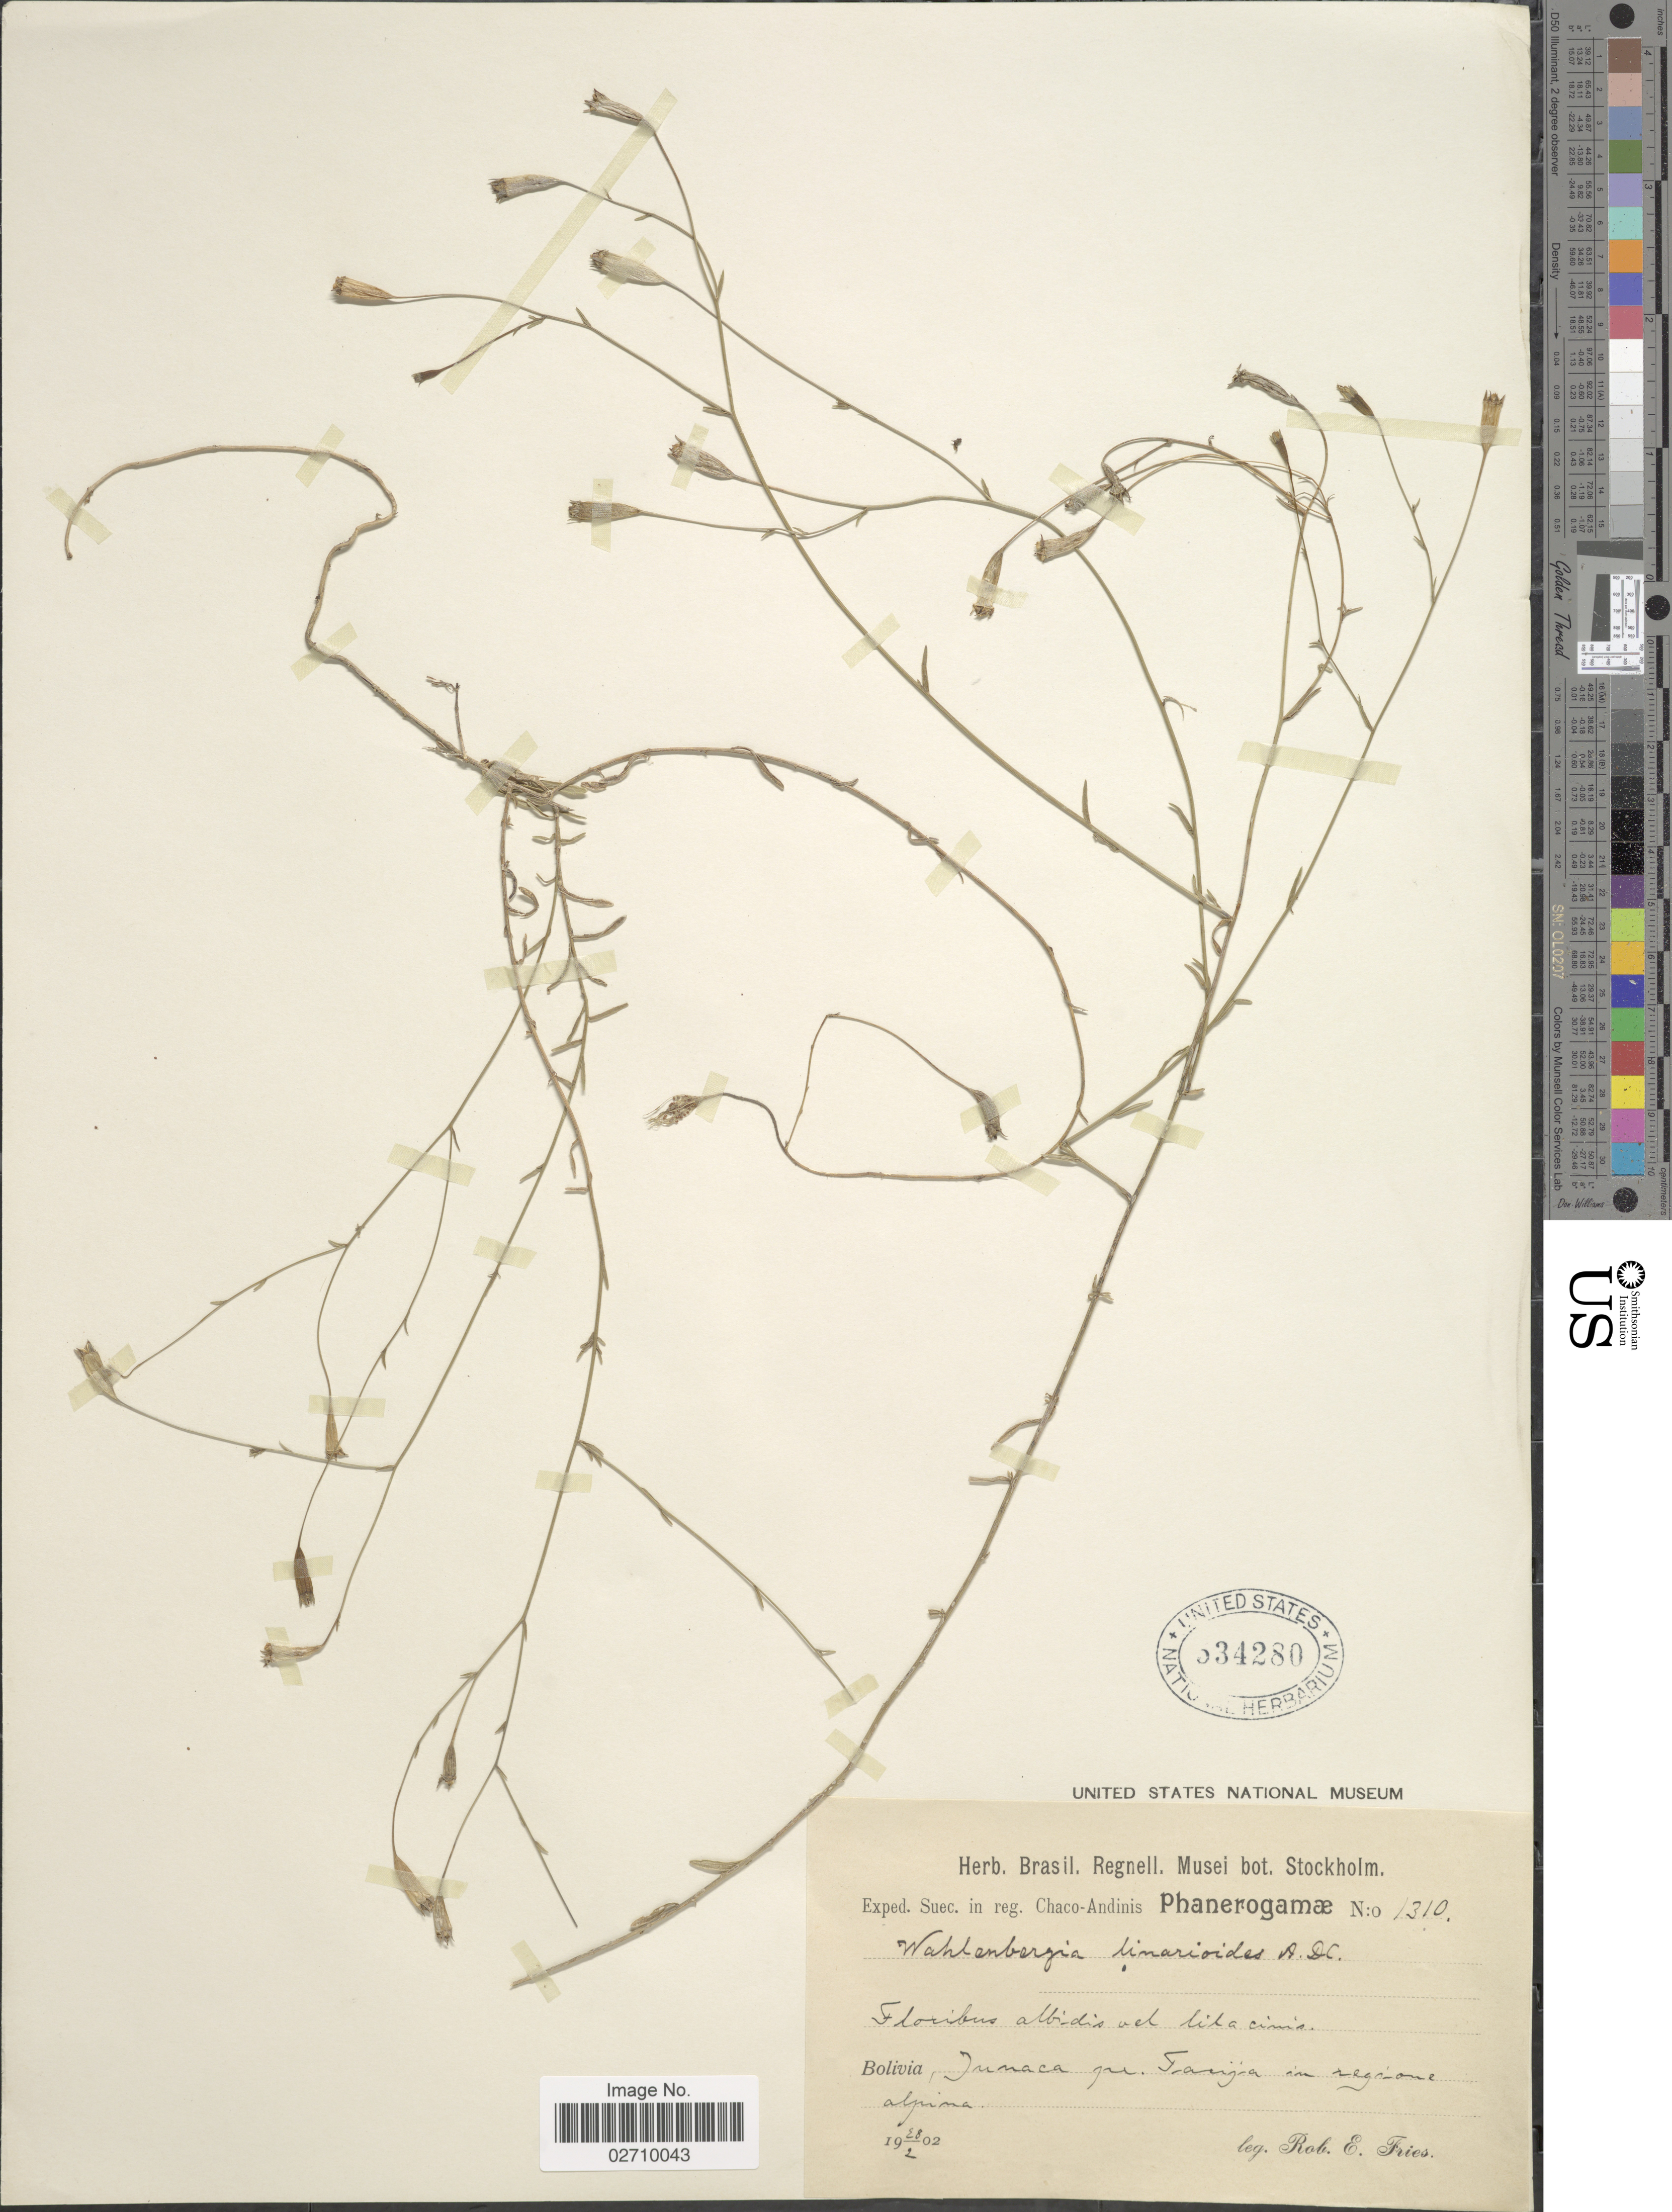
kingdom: Plantae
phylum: Tracheophyta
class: Magnoliopsida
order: Asterales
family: Campanulaceae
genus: Wahlenbergia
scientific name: Wahlenbergia linarioides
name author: (Lam.) A. DC.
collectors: R. E. Fries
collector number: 1310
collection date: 1902-02-28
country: Bolivia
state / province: Tarija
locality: Junaca in region